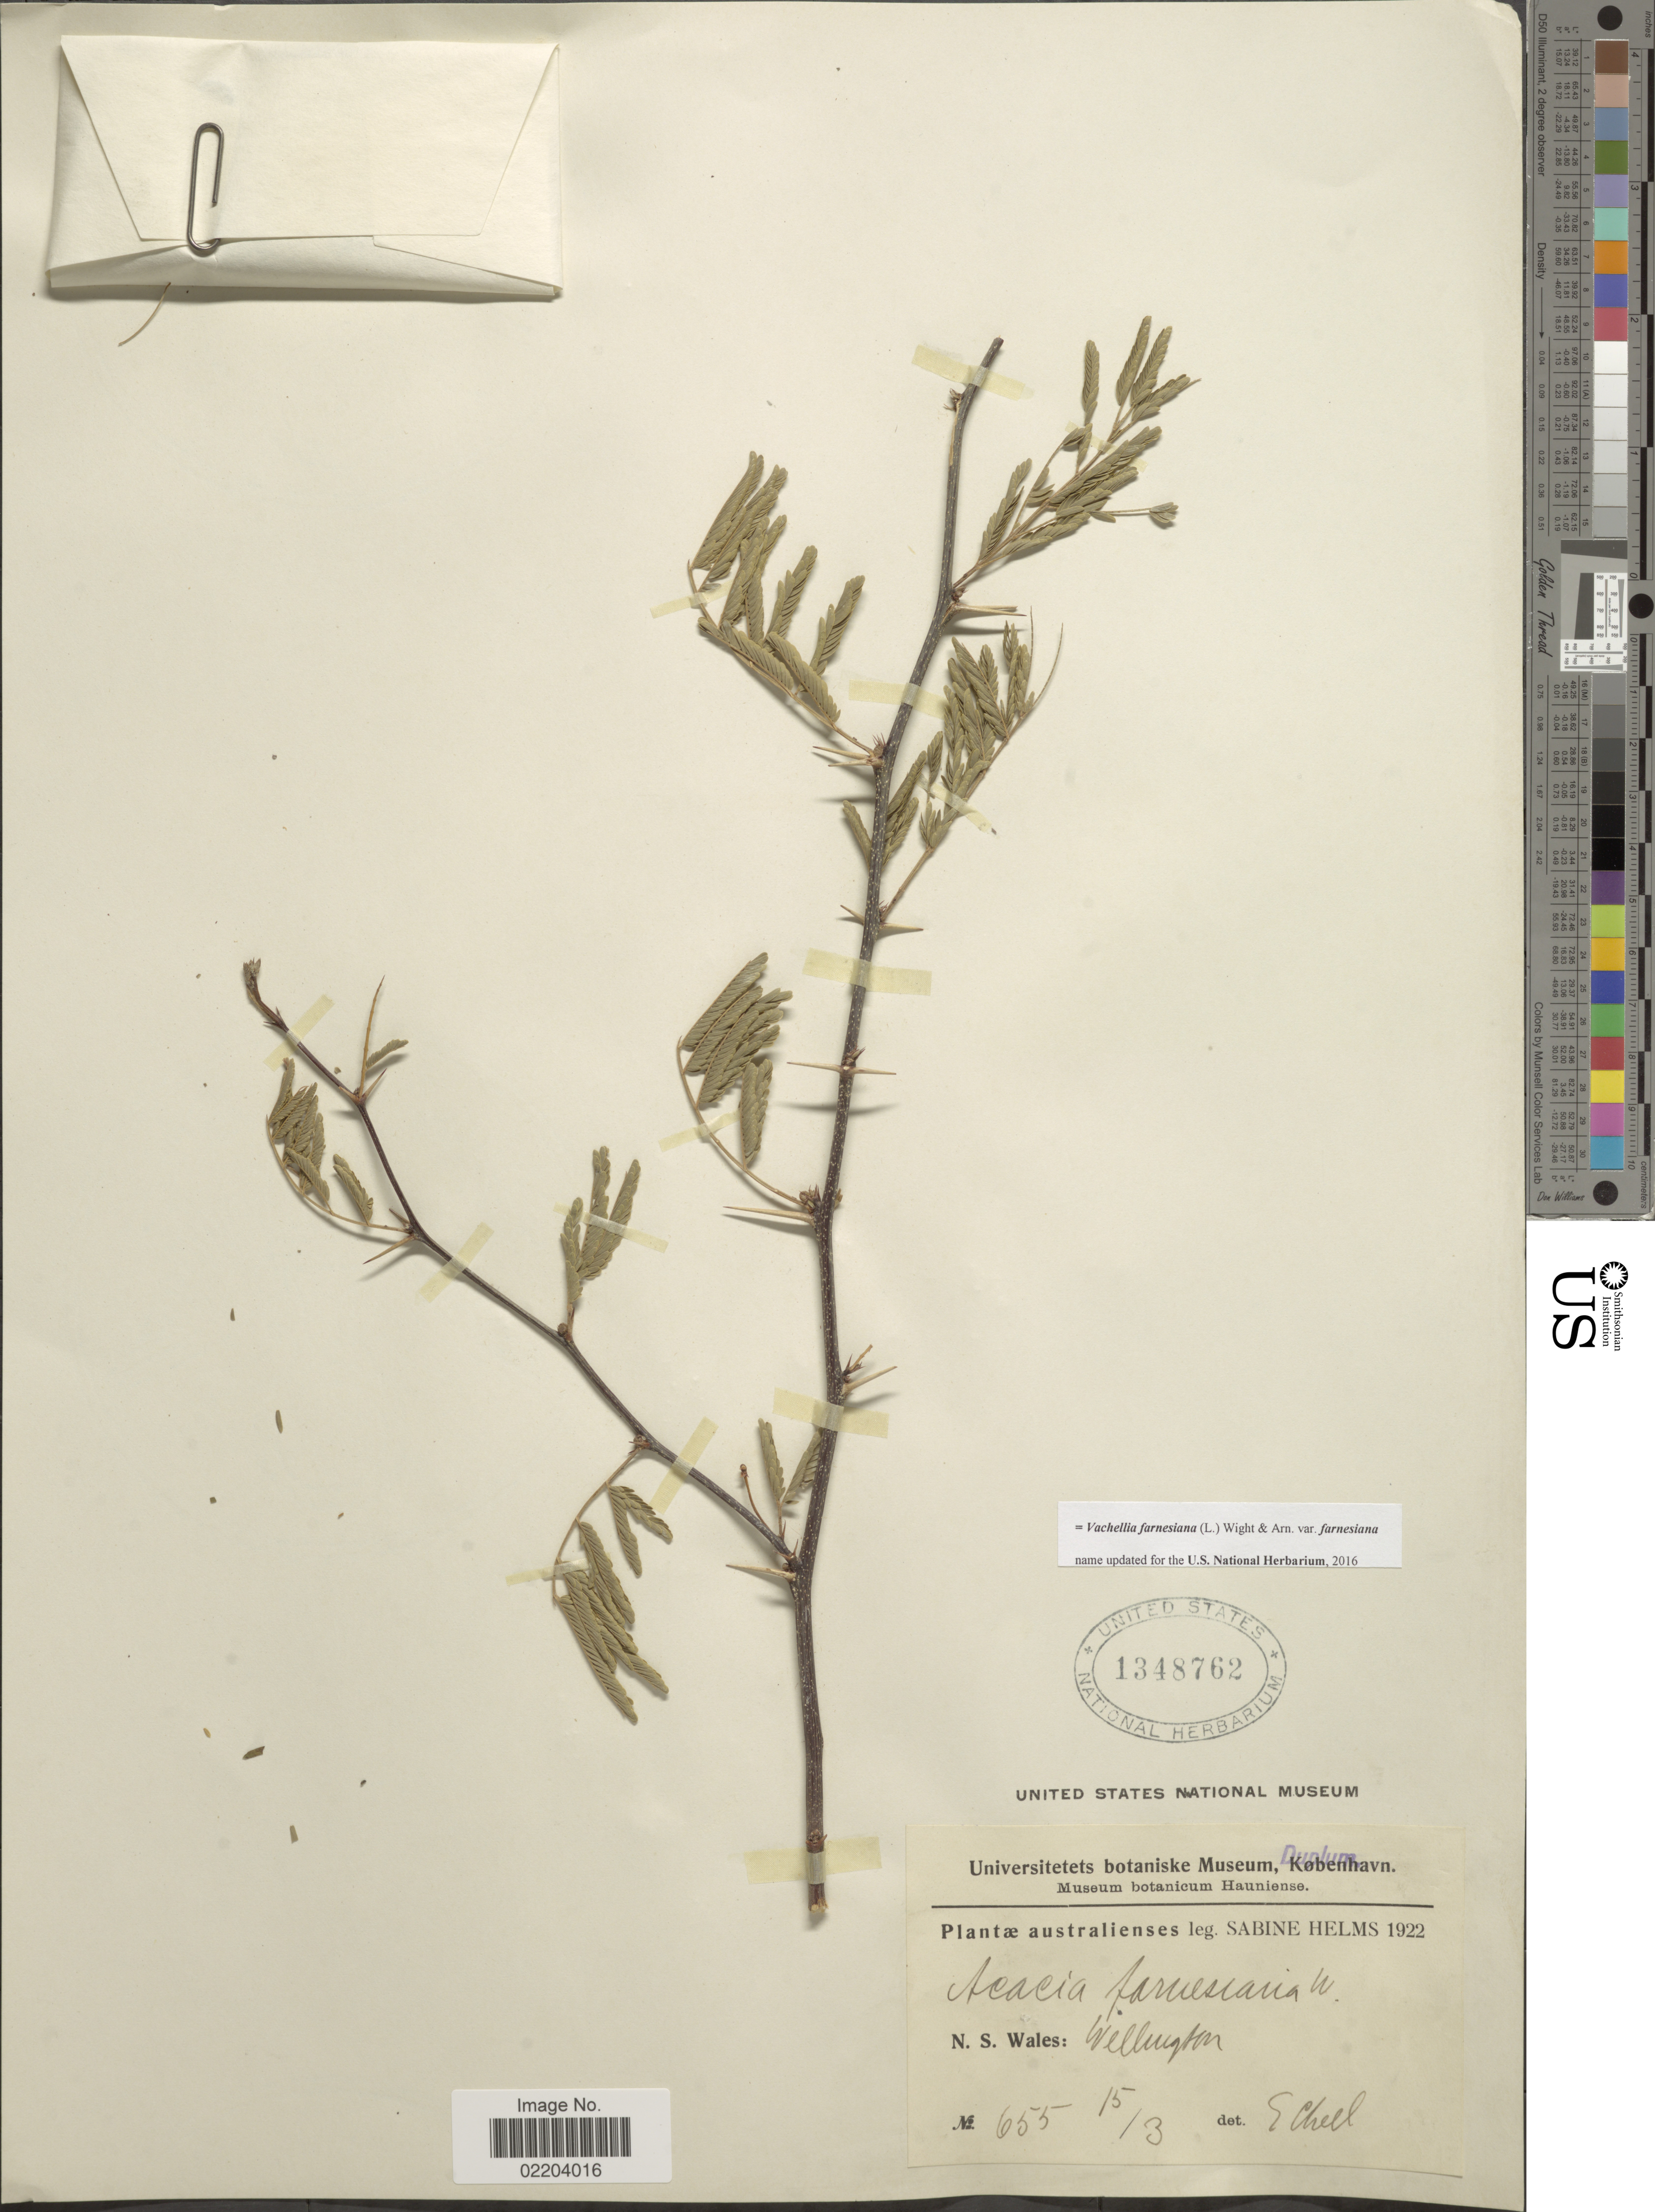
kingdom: Plantae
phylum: Tracheophyta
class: Magnoliopsida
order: Fabales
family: Fabaceae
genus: Vachellia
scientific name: Vachellia farnesiana var. farnesiana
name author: (L.) Wight & Arn.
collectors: S. Helms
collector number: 655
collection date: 1922-03-15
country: Australia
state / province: New South Wales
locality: N.S. Wales: Wellington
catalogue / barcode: US 1348762